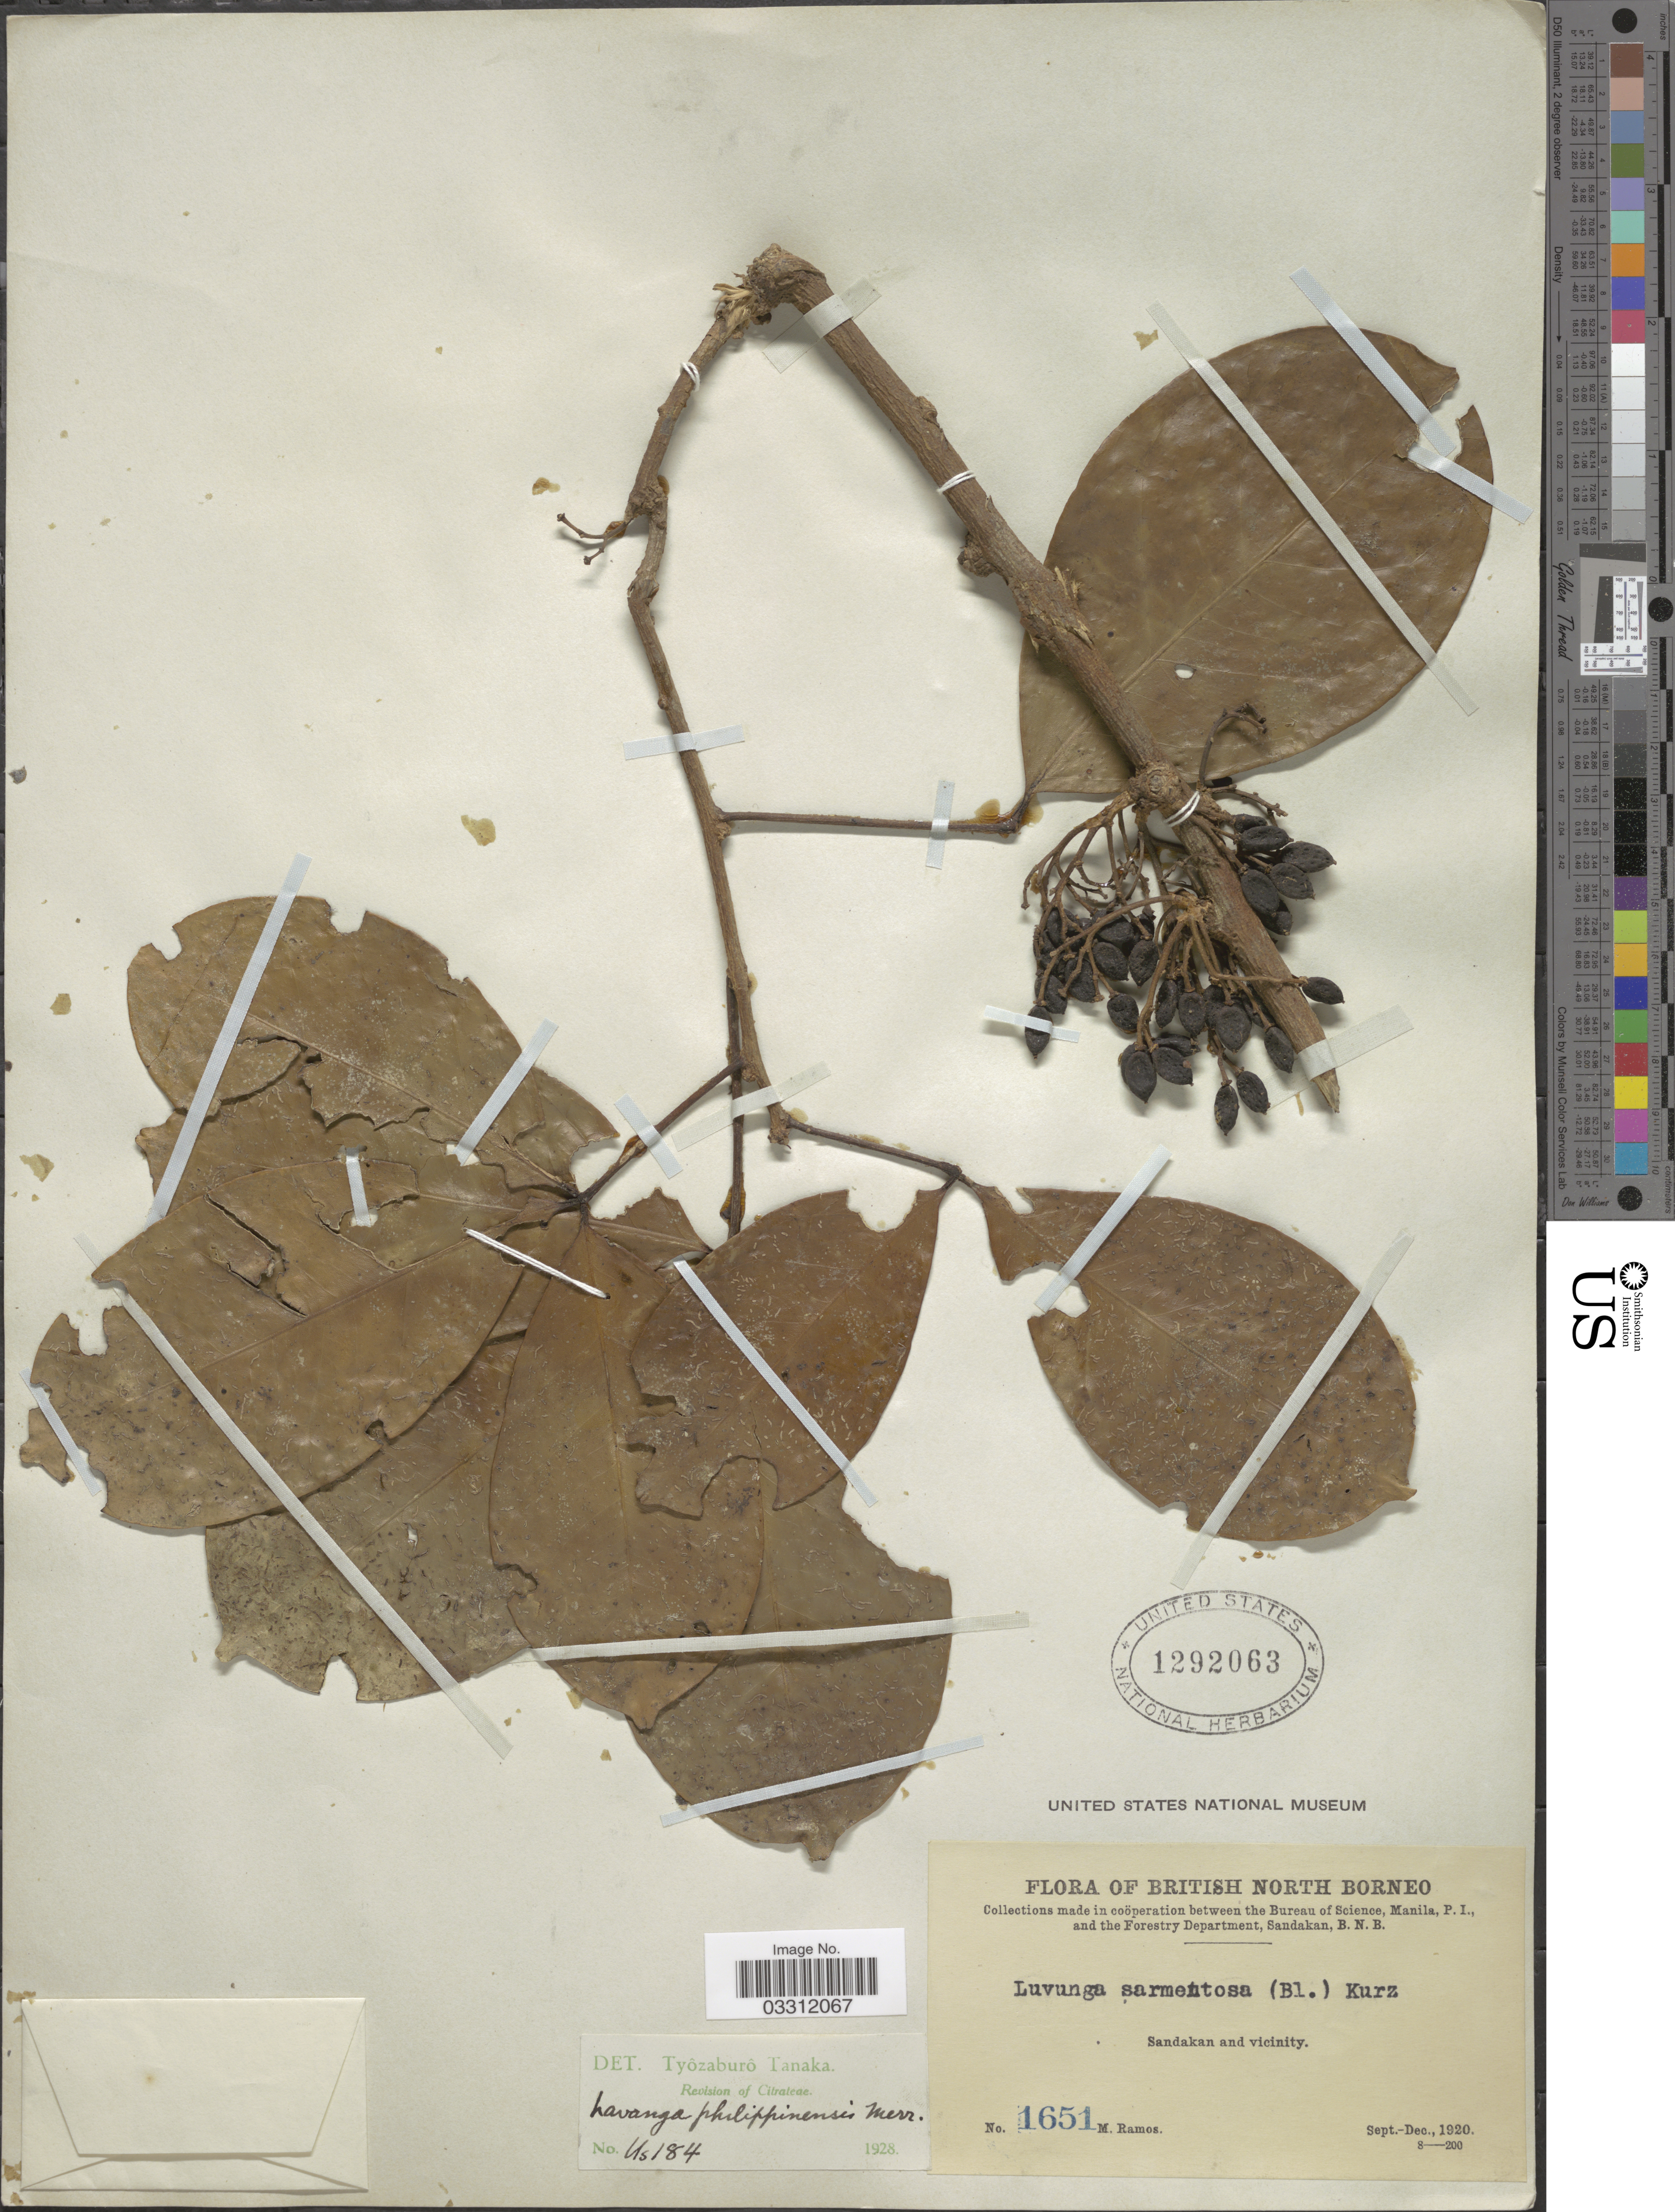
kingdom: Plantae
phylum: Tracheophyta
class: Magnoliopsida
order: Sapindales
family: Rutaceae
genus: Luvunga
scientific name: Luvunga philippinensis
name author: Merr.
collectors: M. Ramos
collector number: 1651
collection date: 1920-09/1920-12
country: Malaysia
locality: British North Borneo, Sandakan and vicinity.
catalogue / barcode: US 1292063